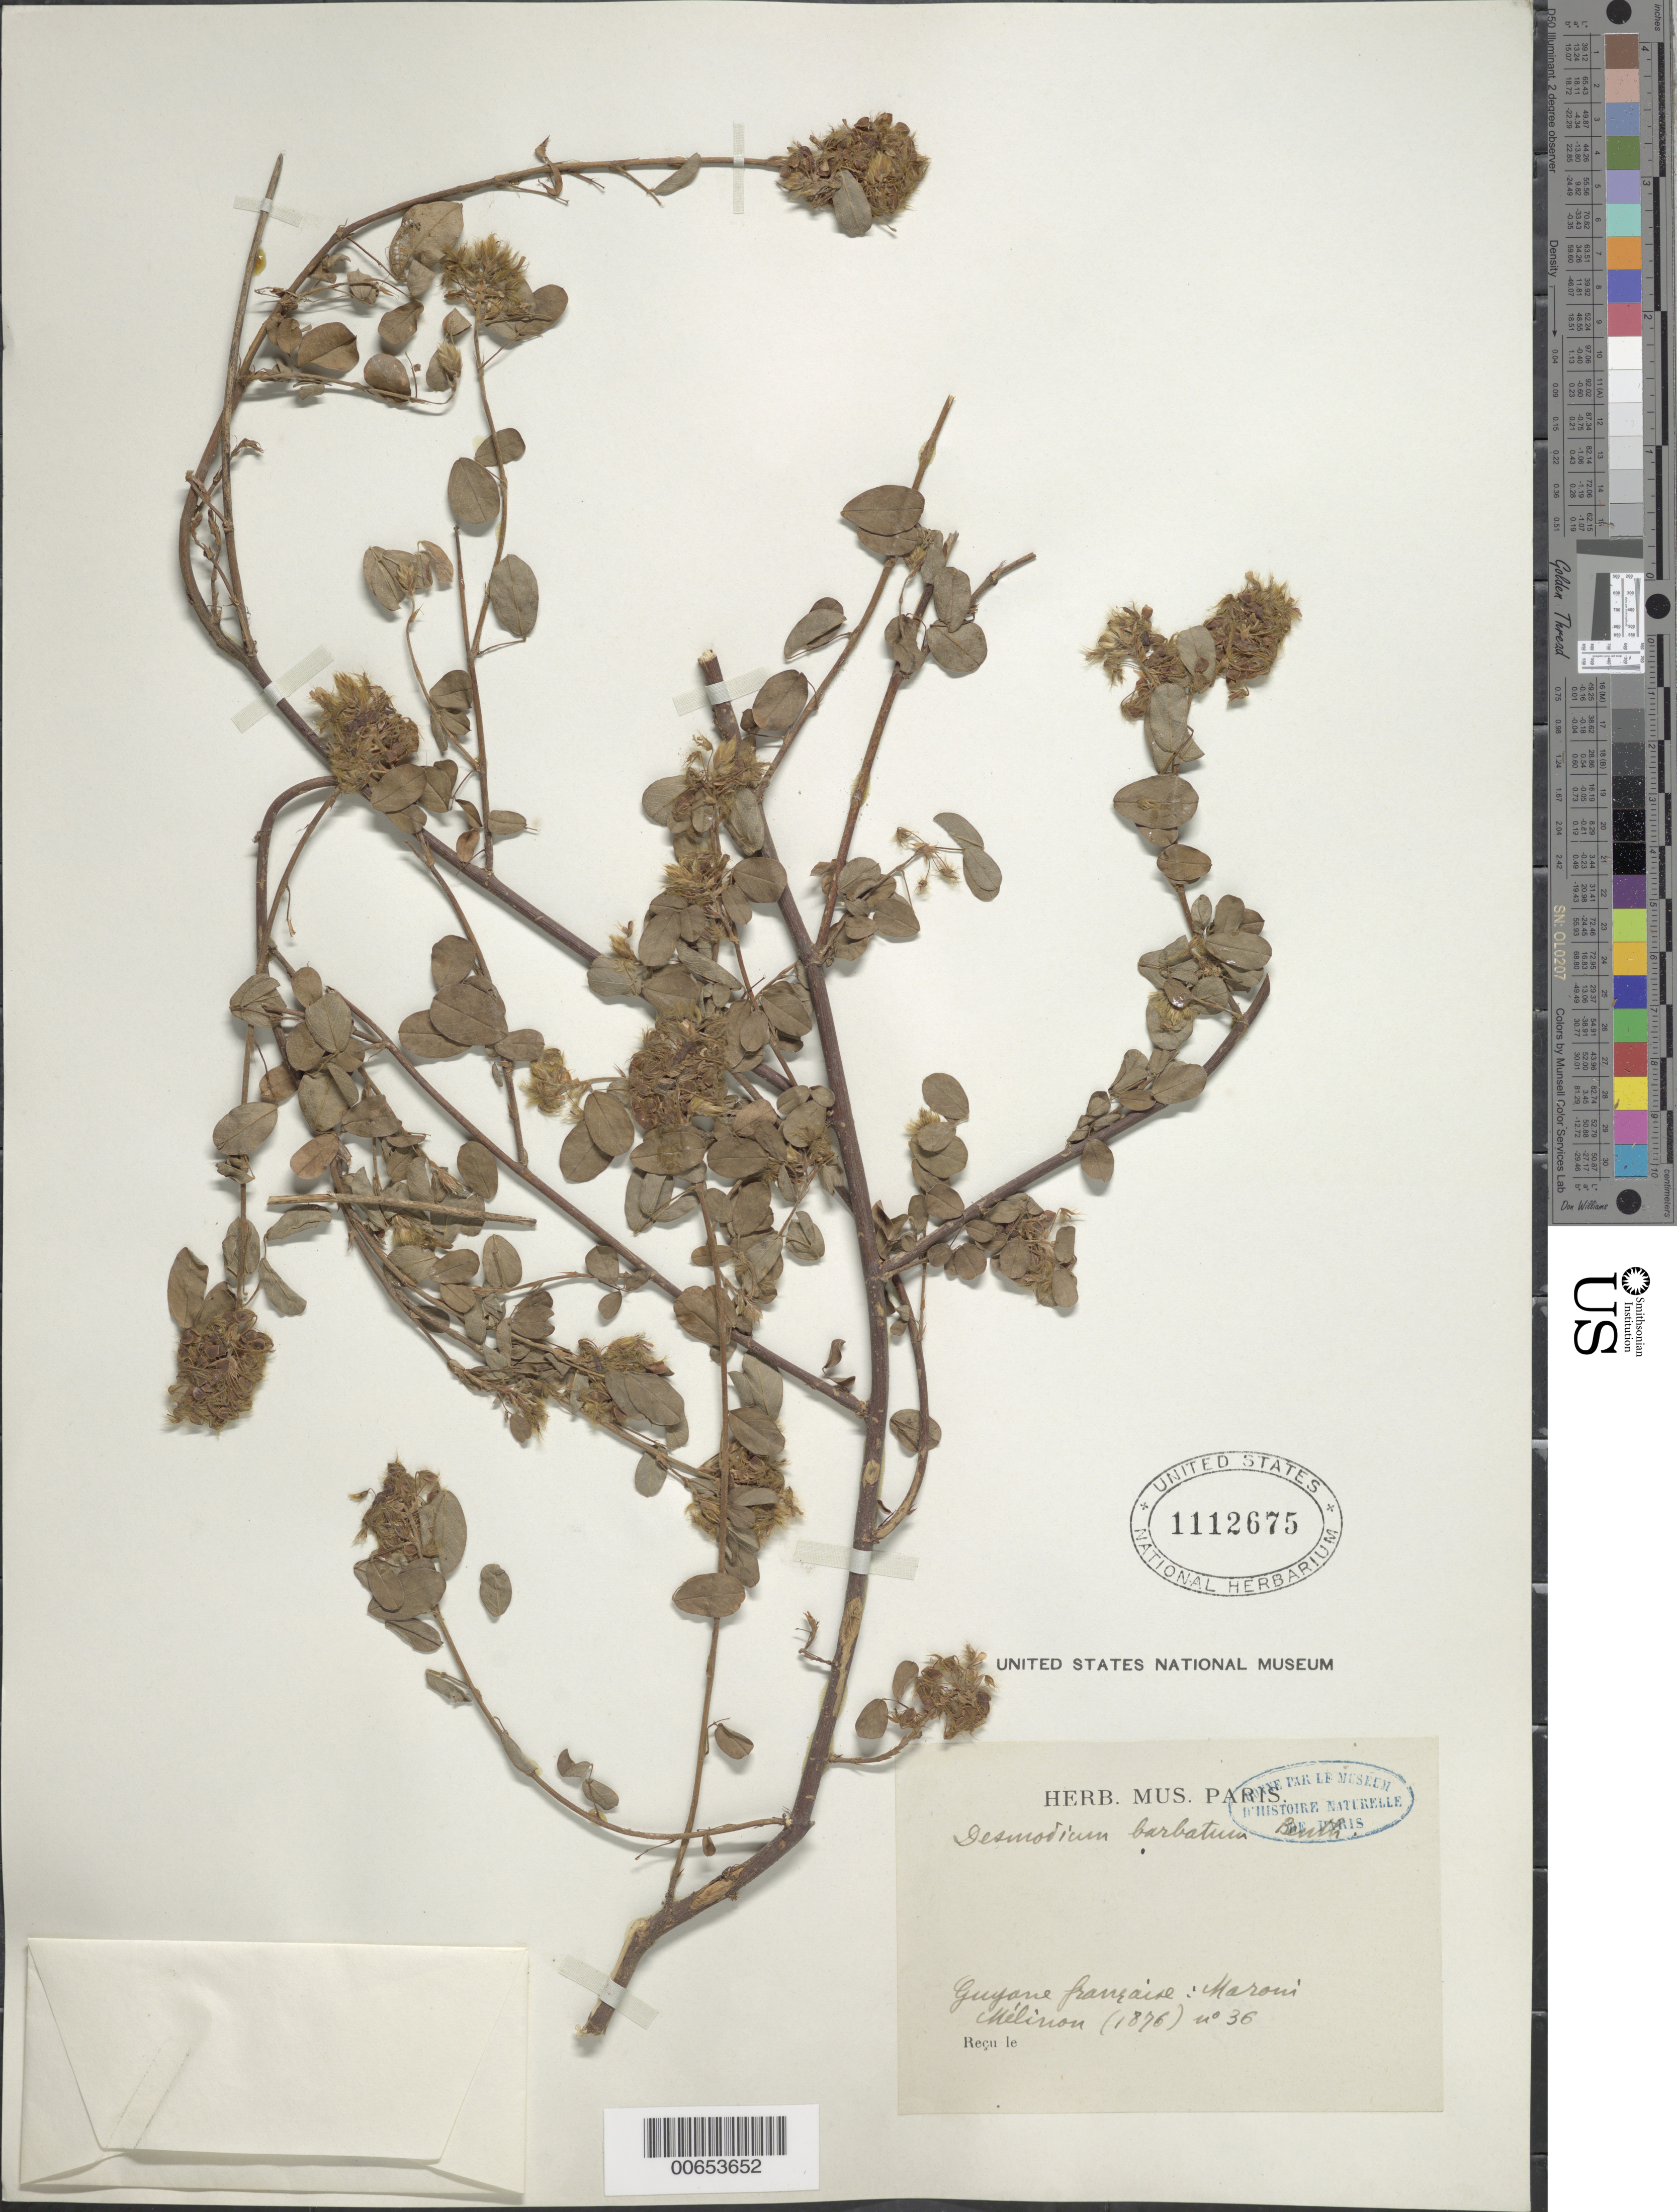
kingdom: Plantae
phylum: Tracheophyta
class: Magnoliopsida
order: Fabales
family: Fabaceae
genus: Grona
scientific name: Grona barbata var. barbata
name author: (L.) H. Ohashi & K. Ohashi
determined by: Strong, Mark T., (BOT), Smithsonian Institution - National Museum of Natural History (UNITED STATES)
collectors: E. Mélinon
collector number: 36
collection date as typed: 1876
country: French Guiana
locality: Maroni R.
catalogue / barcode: US 1112675